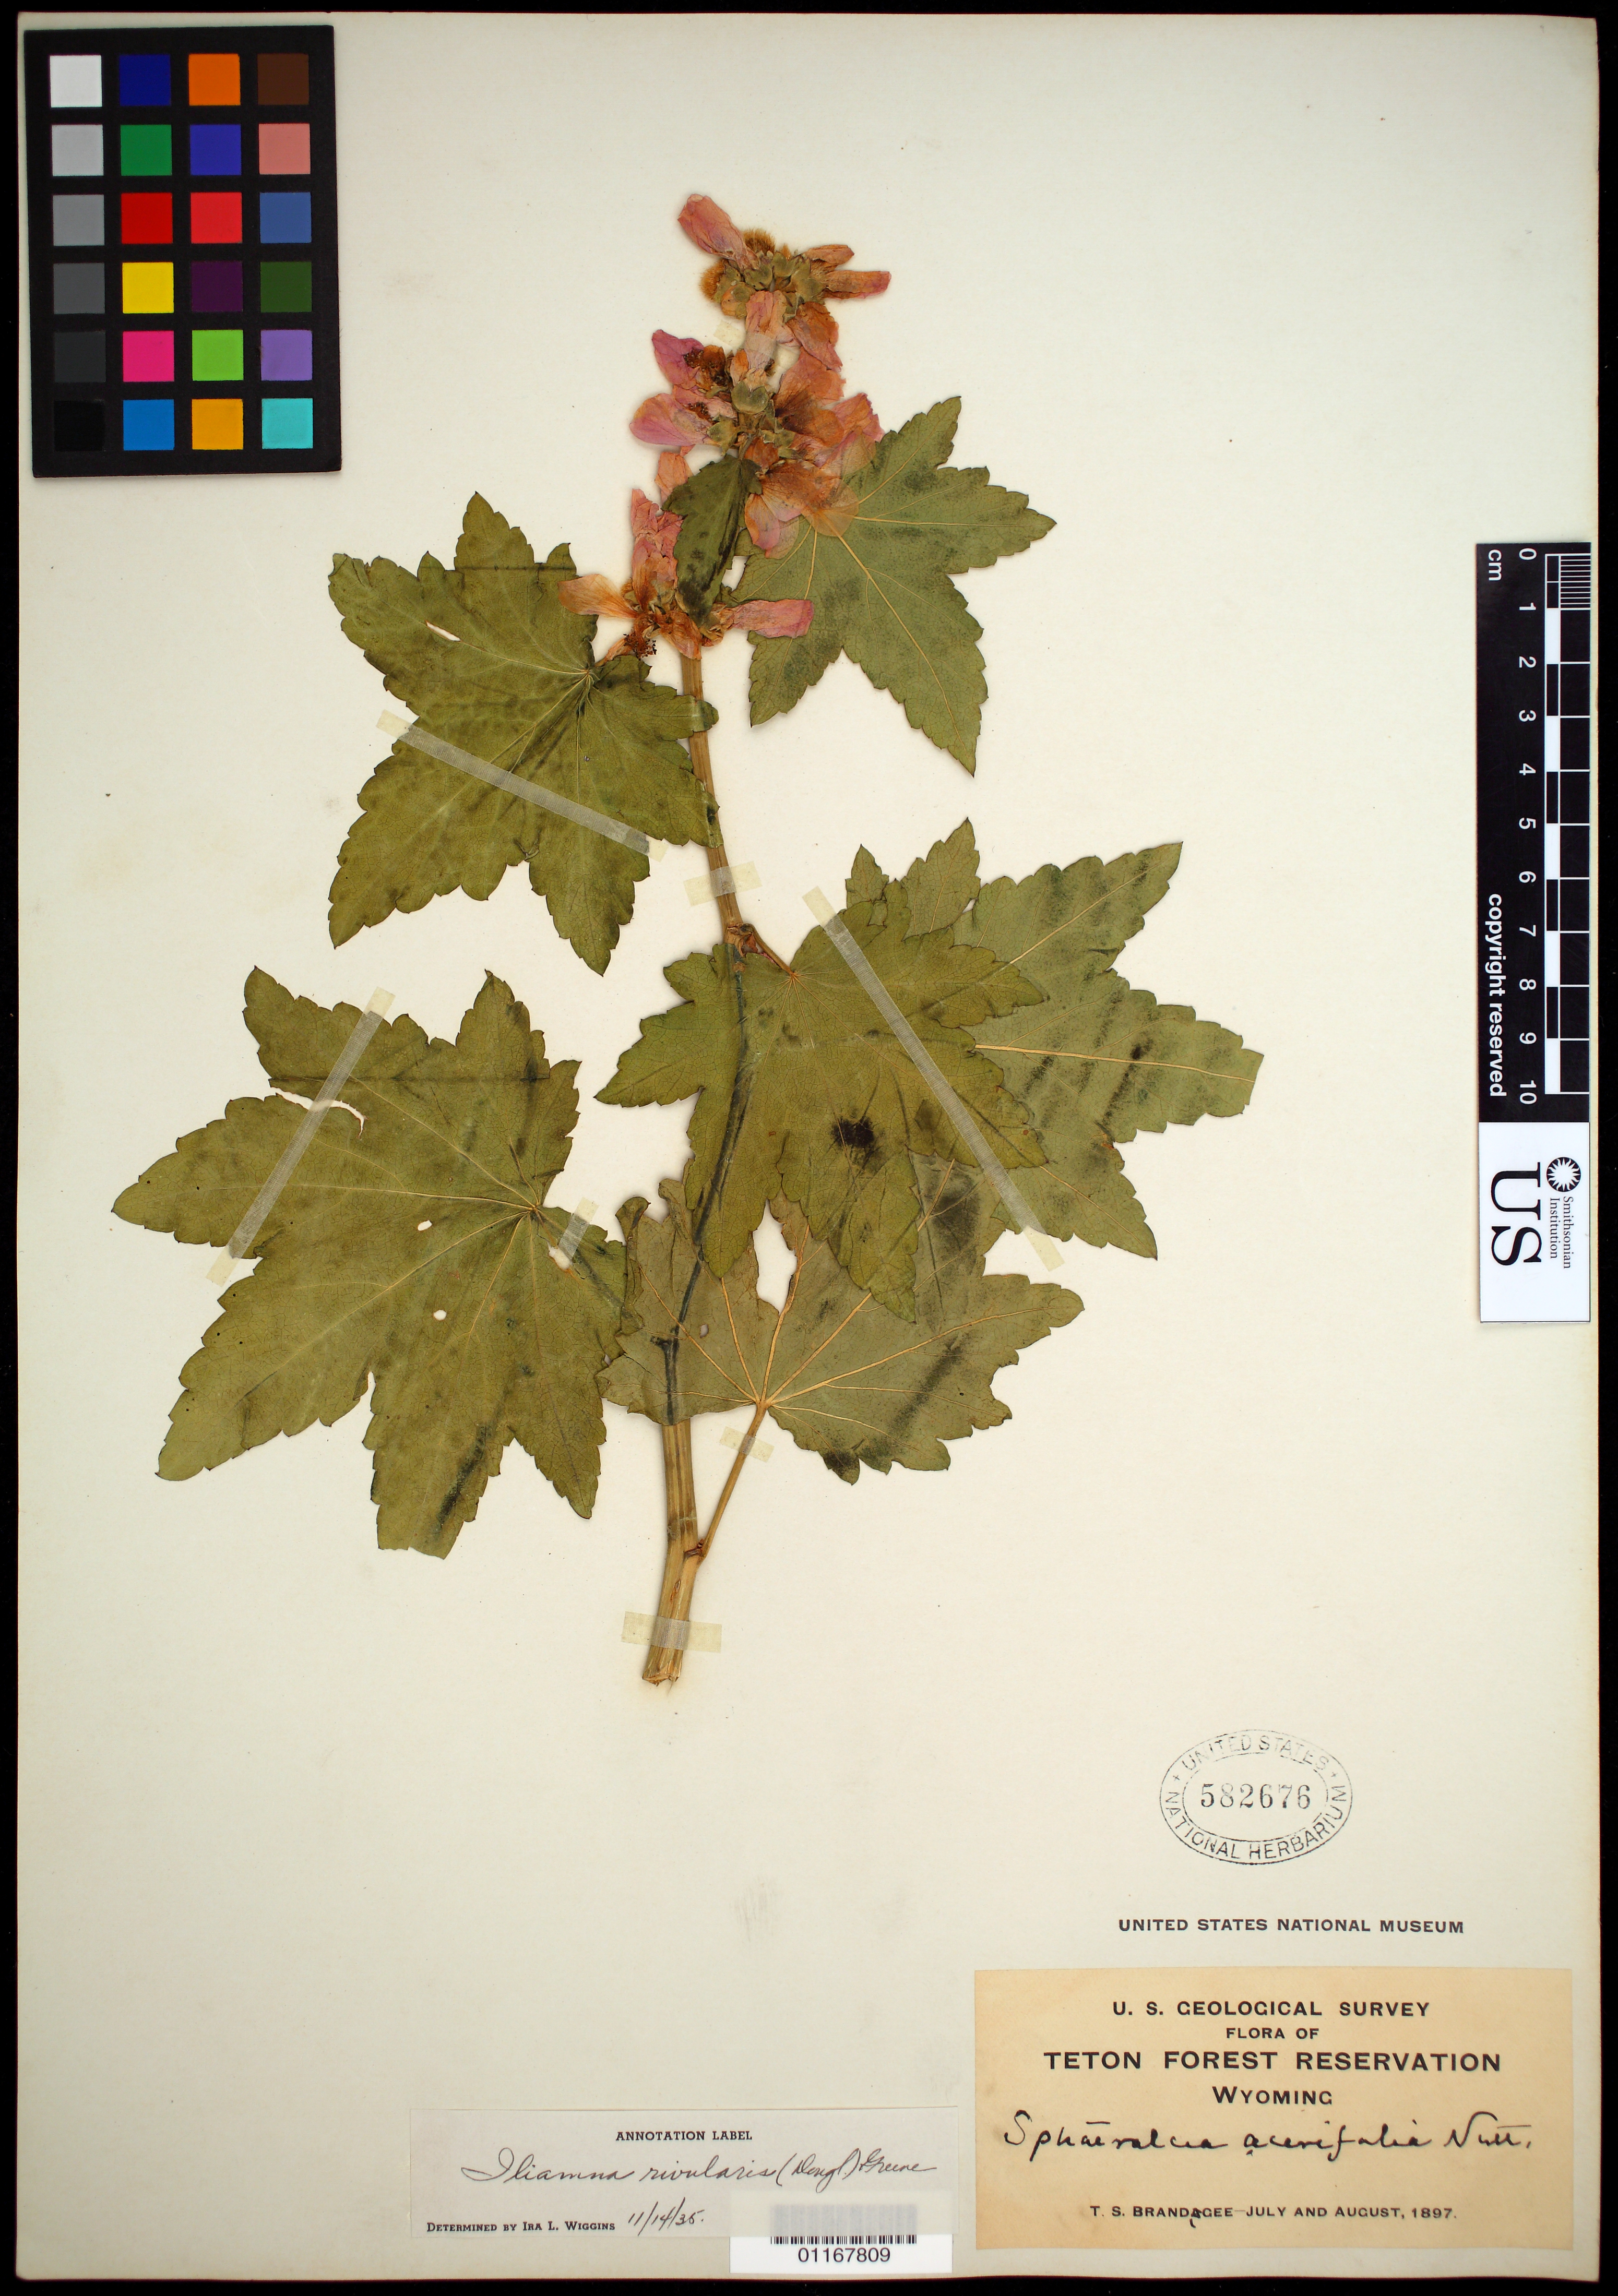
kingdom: Plantae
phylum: Tracheophyta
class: Magnoliopsida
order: Malvales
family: Malvaceae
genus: Iliamna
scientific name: Iliamna rivularis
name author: (Douglas) Greene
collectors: T. S. Brandegee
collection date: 1897-07/1897-08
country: United States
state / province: Wyoming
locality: Teton Forest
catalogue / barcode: US 582676